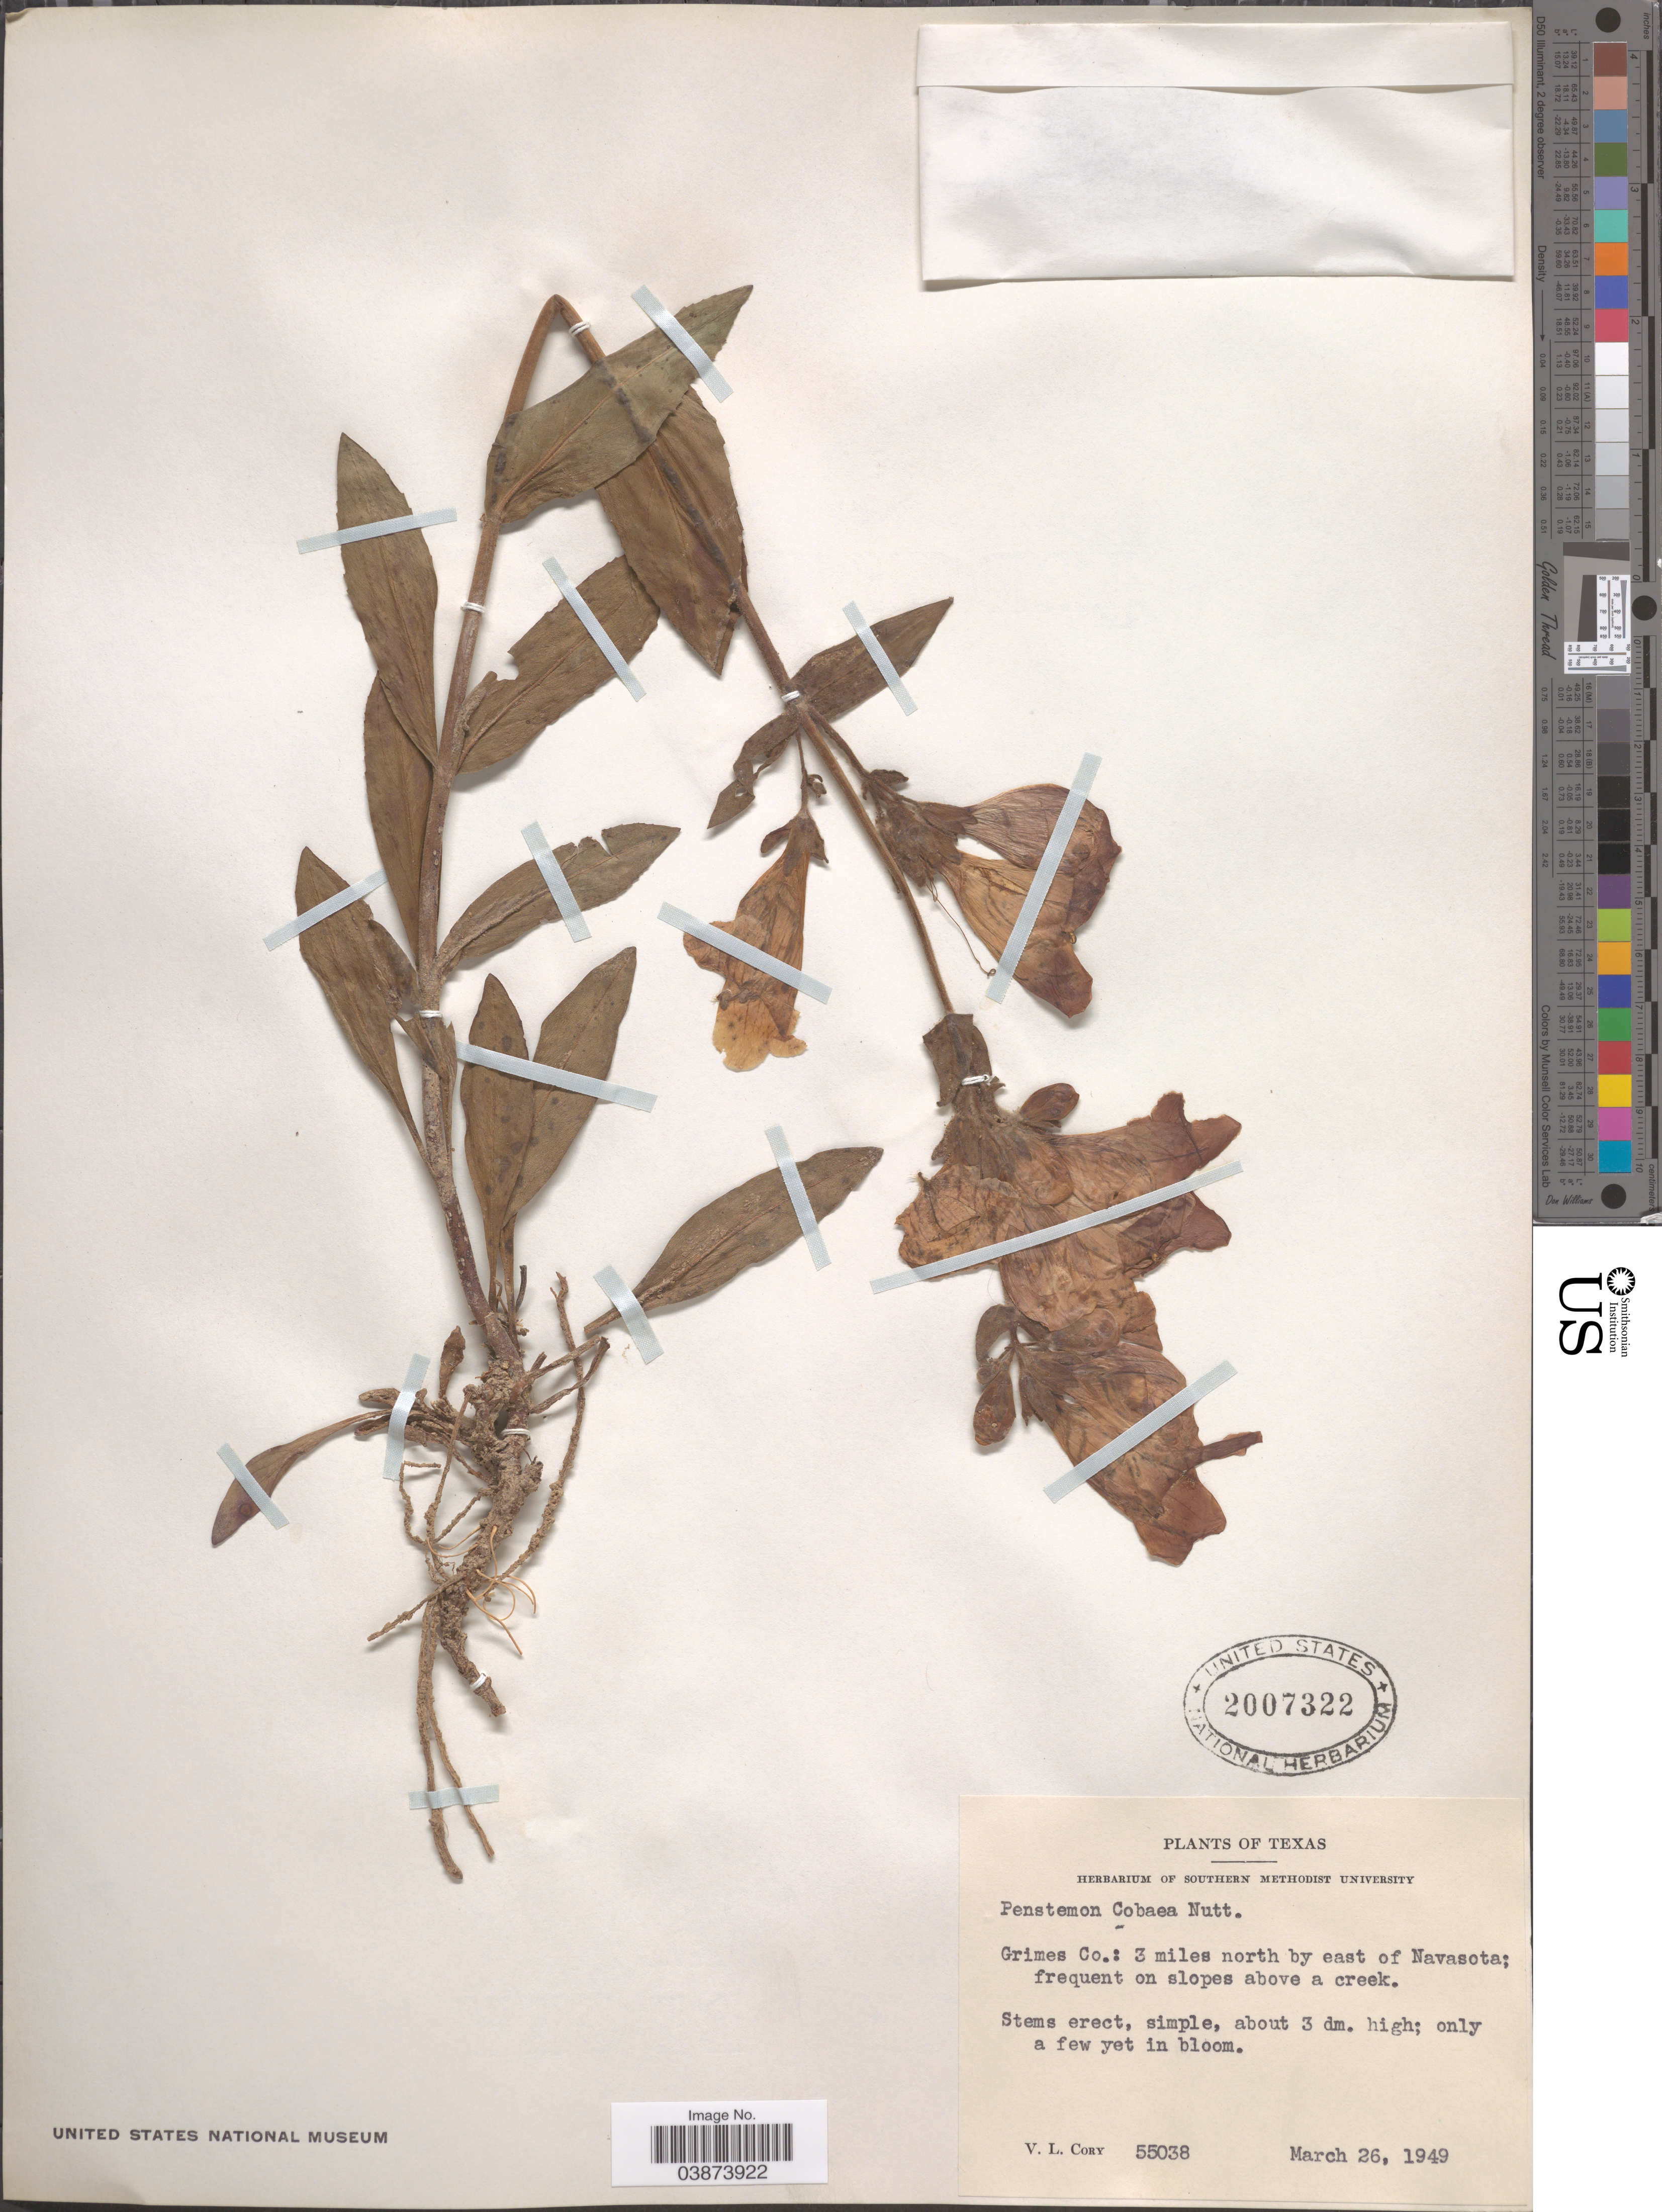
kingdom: Plantae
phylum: Tracheophyta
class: Magnoliopsida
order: Lamiales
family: Plantaginaceae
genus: Penstemon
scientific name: Penstemon cobaea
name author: (Nutt.)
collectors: V. Cory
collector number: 55038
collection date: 1949-03-26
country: United States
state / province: Texas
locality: Grimes Co.: 3 miles north by east of Navasota; frequent on slopes above a creek.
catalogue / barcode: US 2007322